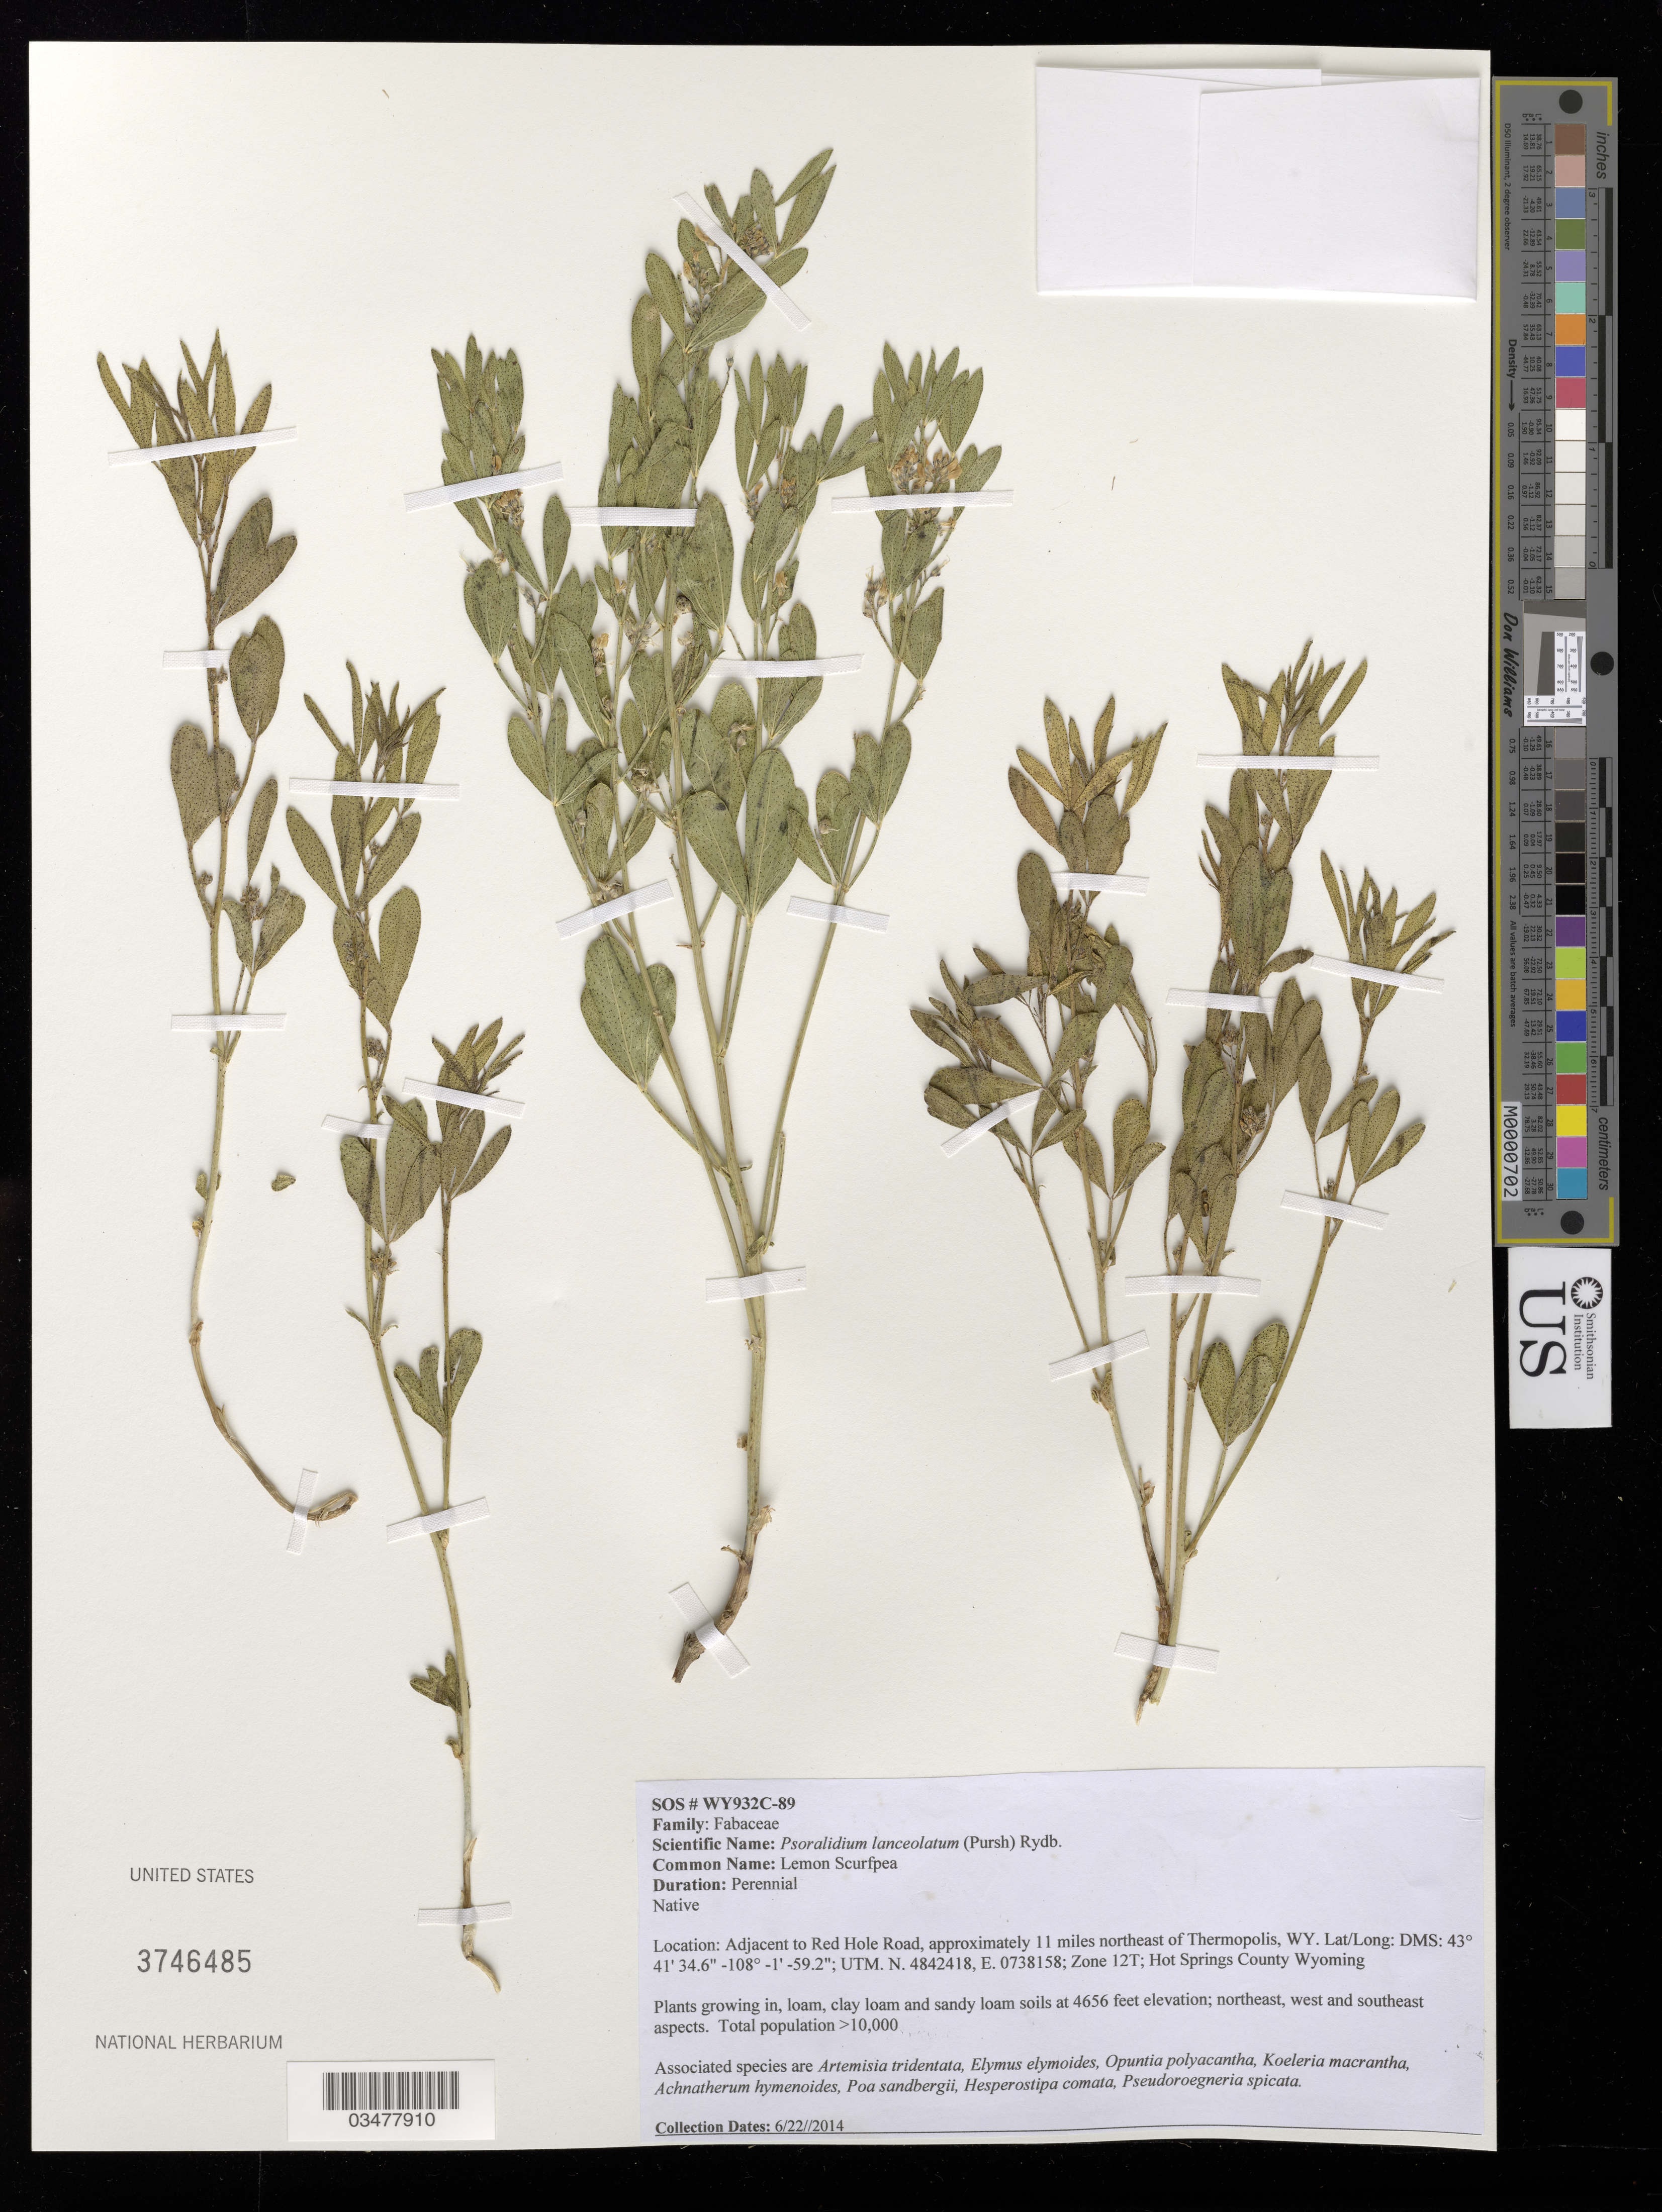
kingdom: Plantae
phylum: Tracheophyta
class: Magnoliopsida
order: Fabales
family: Fabaceae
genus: Psoralidium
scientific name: Psoralidium lanceolatum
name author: (Pursh) Rydb.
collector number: WY932C-89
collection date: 2014-06-22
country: United States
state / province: Wyoming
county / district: Hot Springs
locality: Adjacent to Red hole Rd, 11 mi. NE of Thermopolis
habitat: Loam, clay loam and sandy loam soils. With Artemisia tridentata, Elymus elymoides, Opuntia polyacantha, etc.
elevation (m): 1419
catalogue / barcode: US 3746485